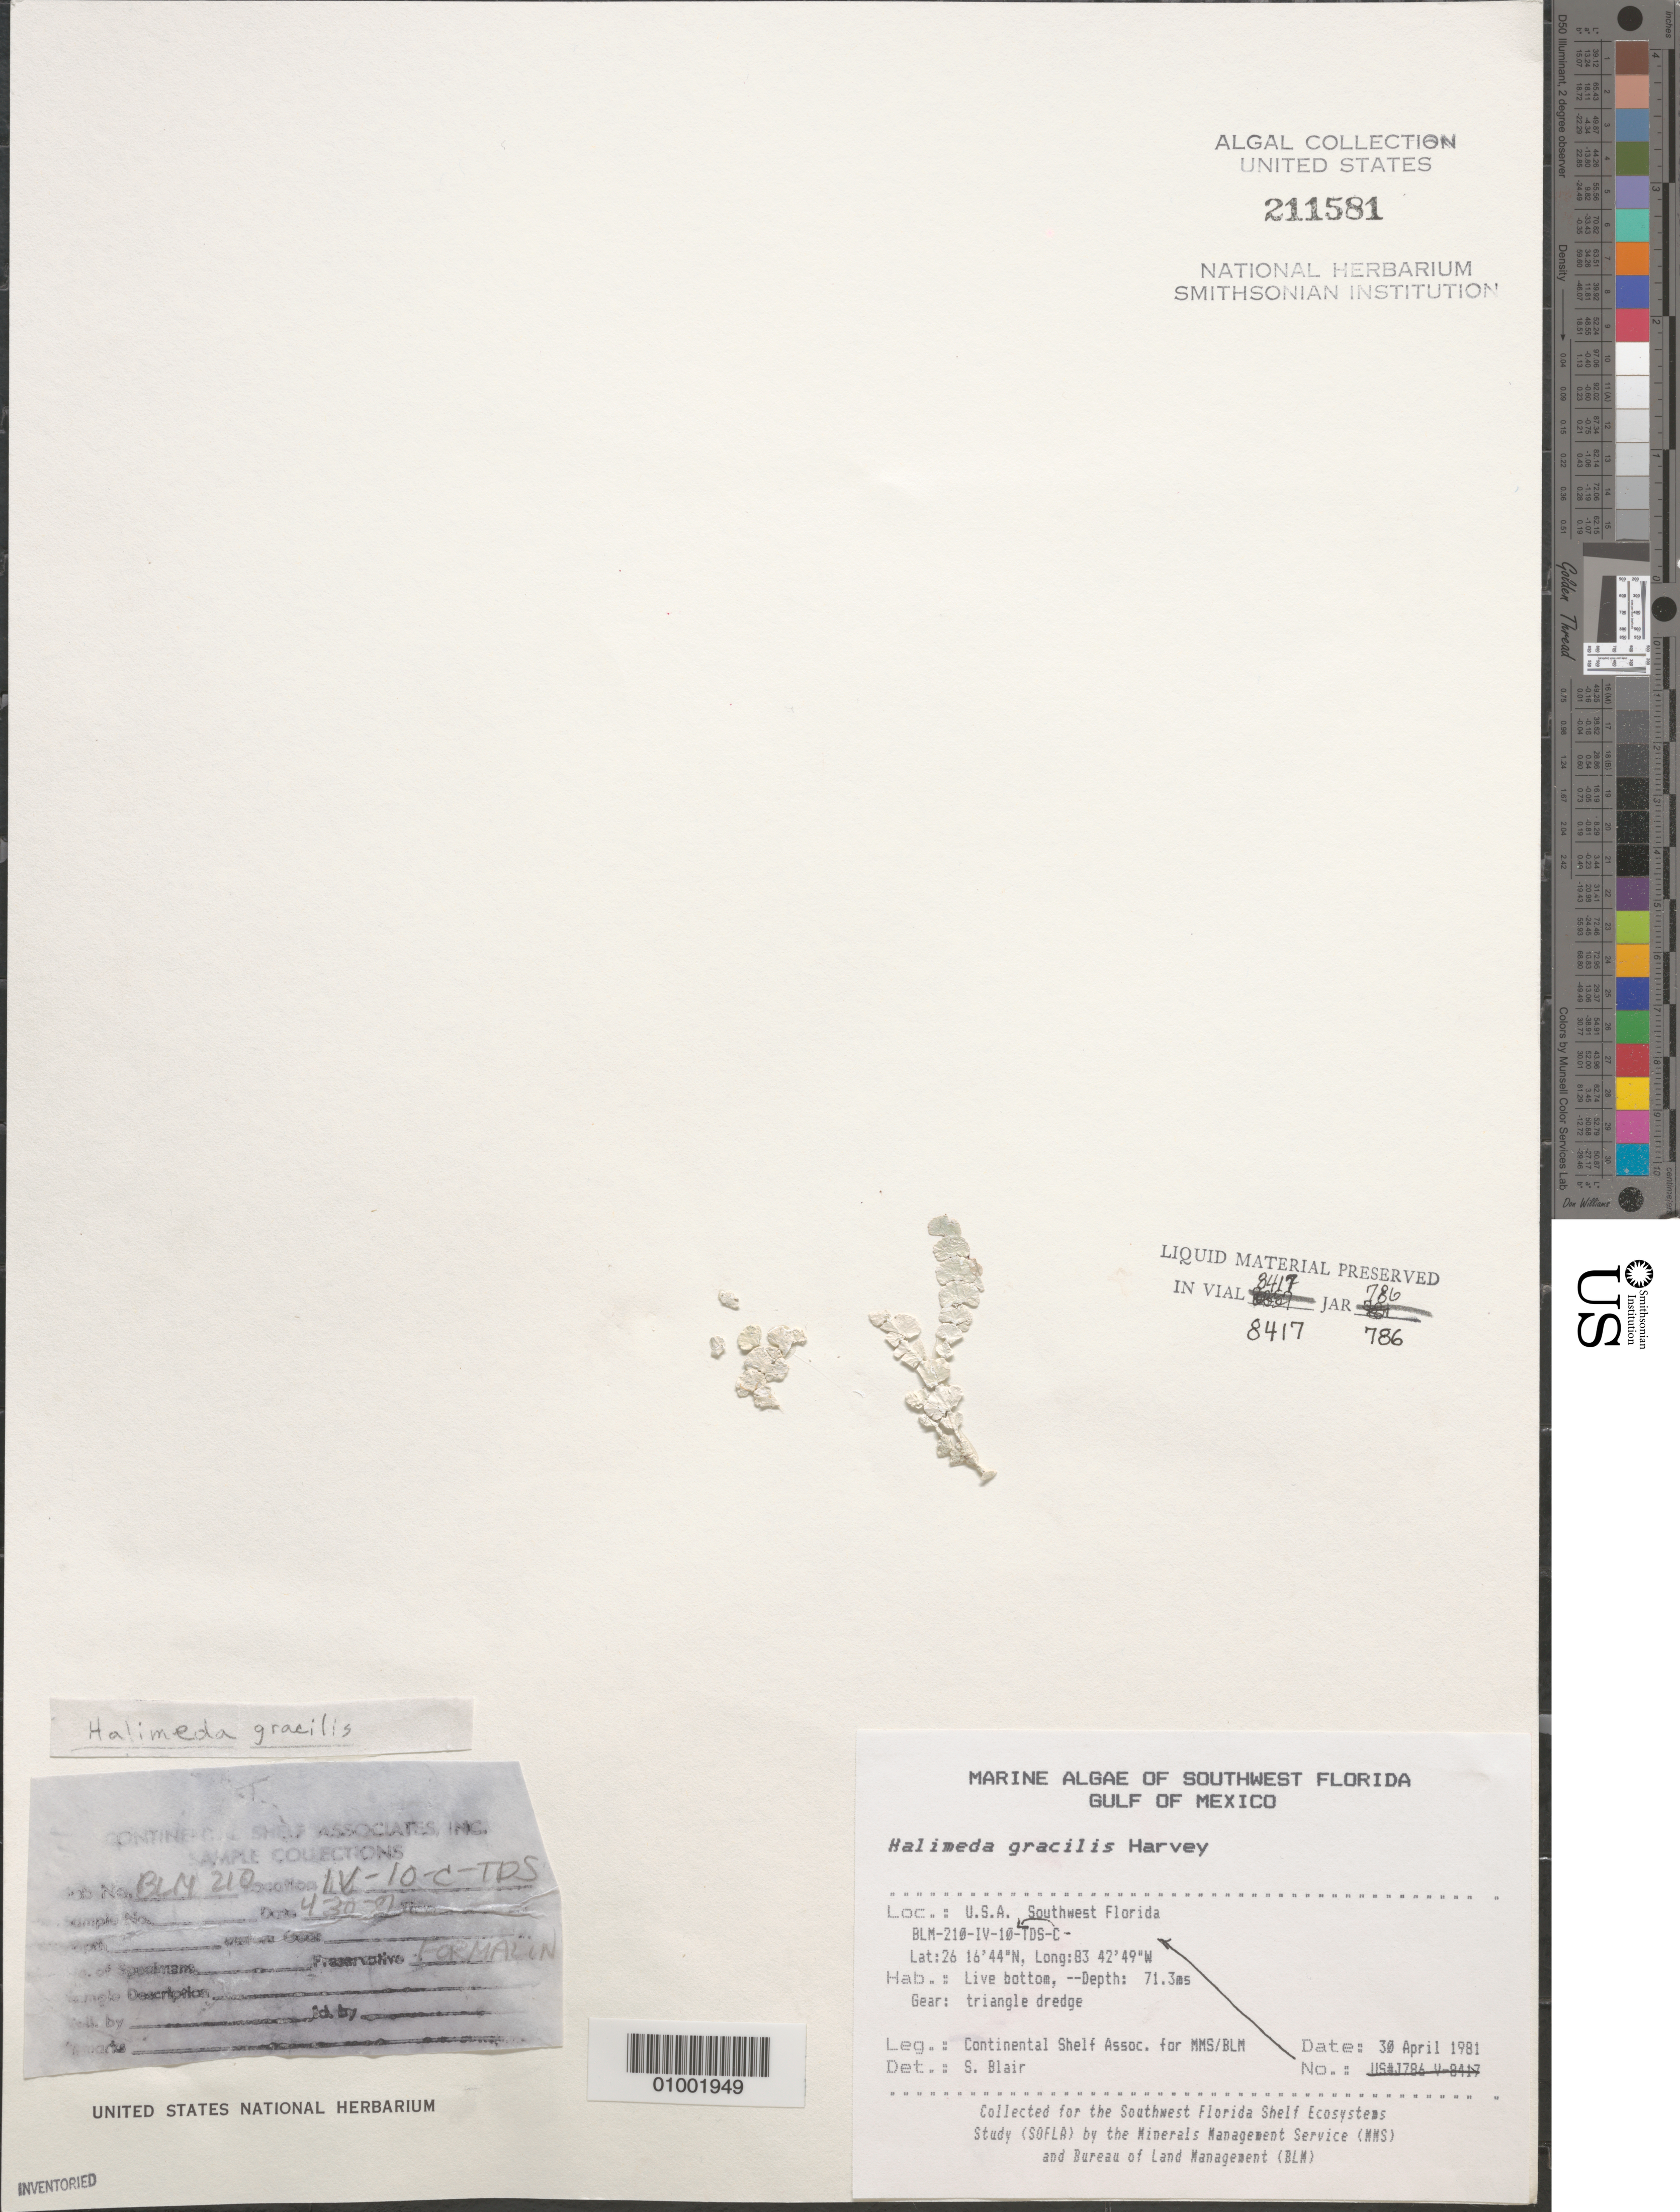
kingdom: Plantae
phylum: Chlorophyta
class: Ulvophyceae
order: Bryopsidales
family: Halimedaceae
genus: Halimeda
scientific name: Halimeda gracilis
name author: Harv. ex J. Agardh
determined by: Blair, S. M.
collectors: Continental Shelf Associates for the MMS/BLM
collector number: BLM-210-IV-10-C-TDS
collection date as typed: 30 Apr 1981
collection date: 1981-04-30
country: United States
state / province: Florida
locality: Gulf of Mexico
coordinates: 26 16'44"N, 83 42'49"W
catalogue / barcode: US 211581